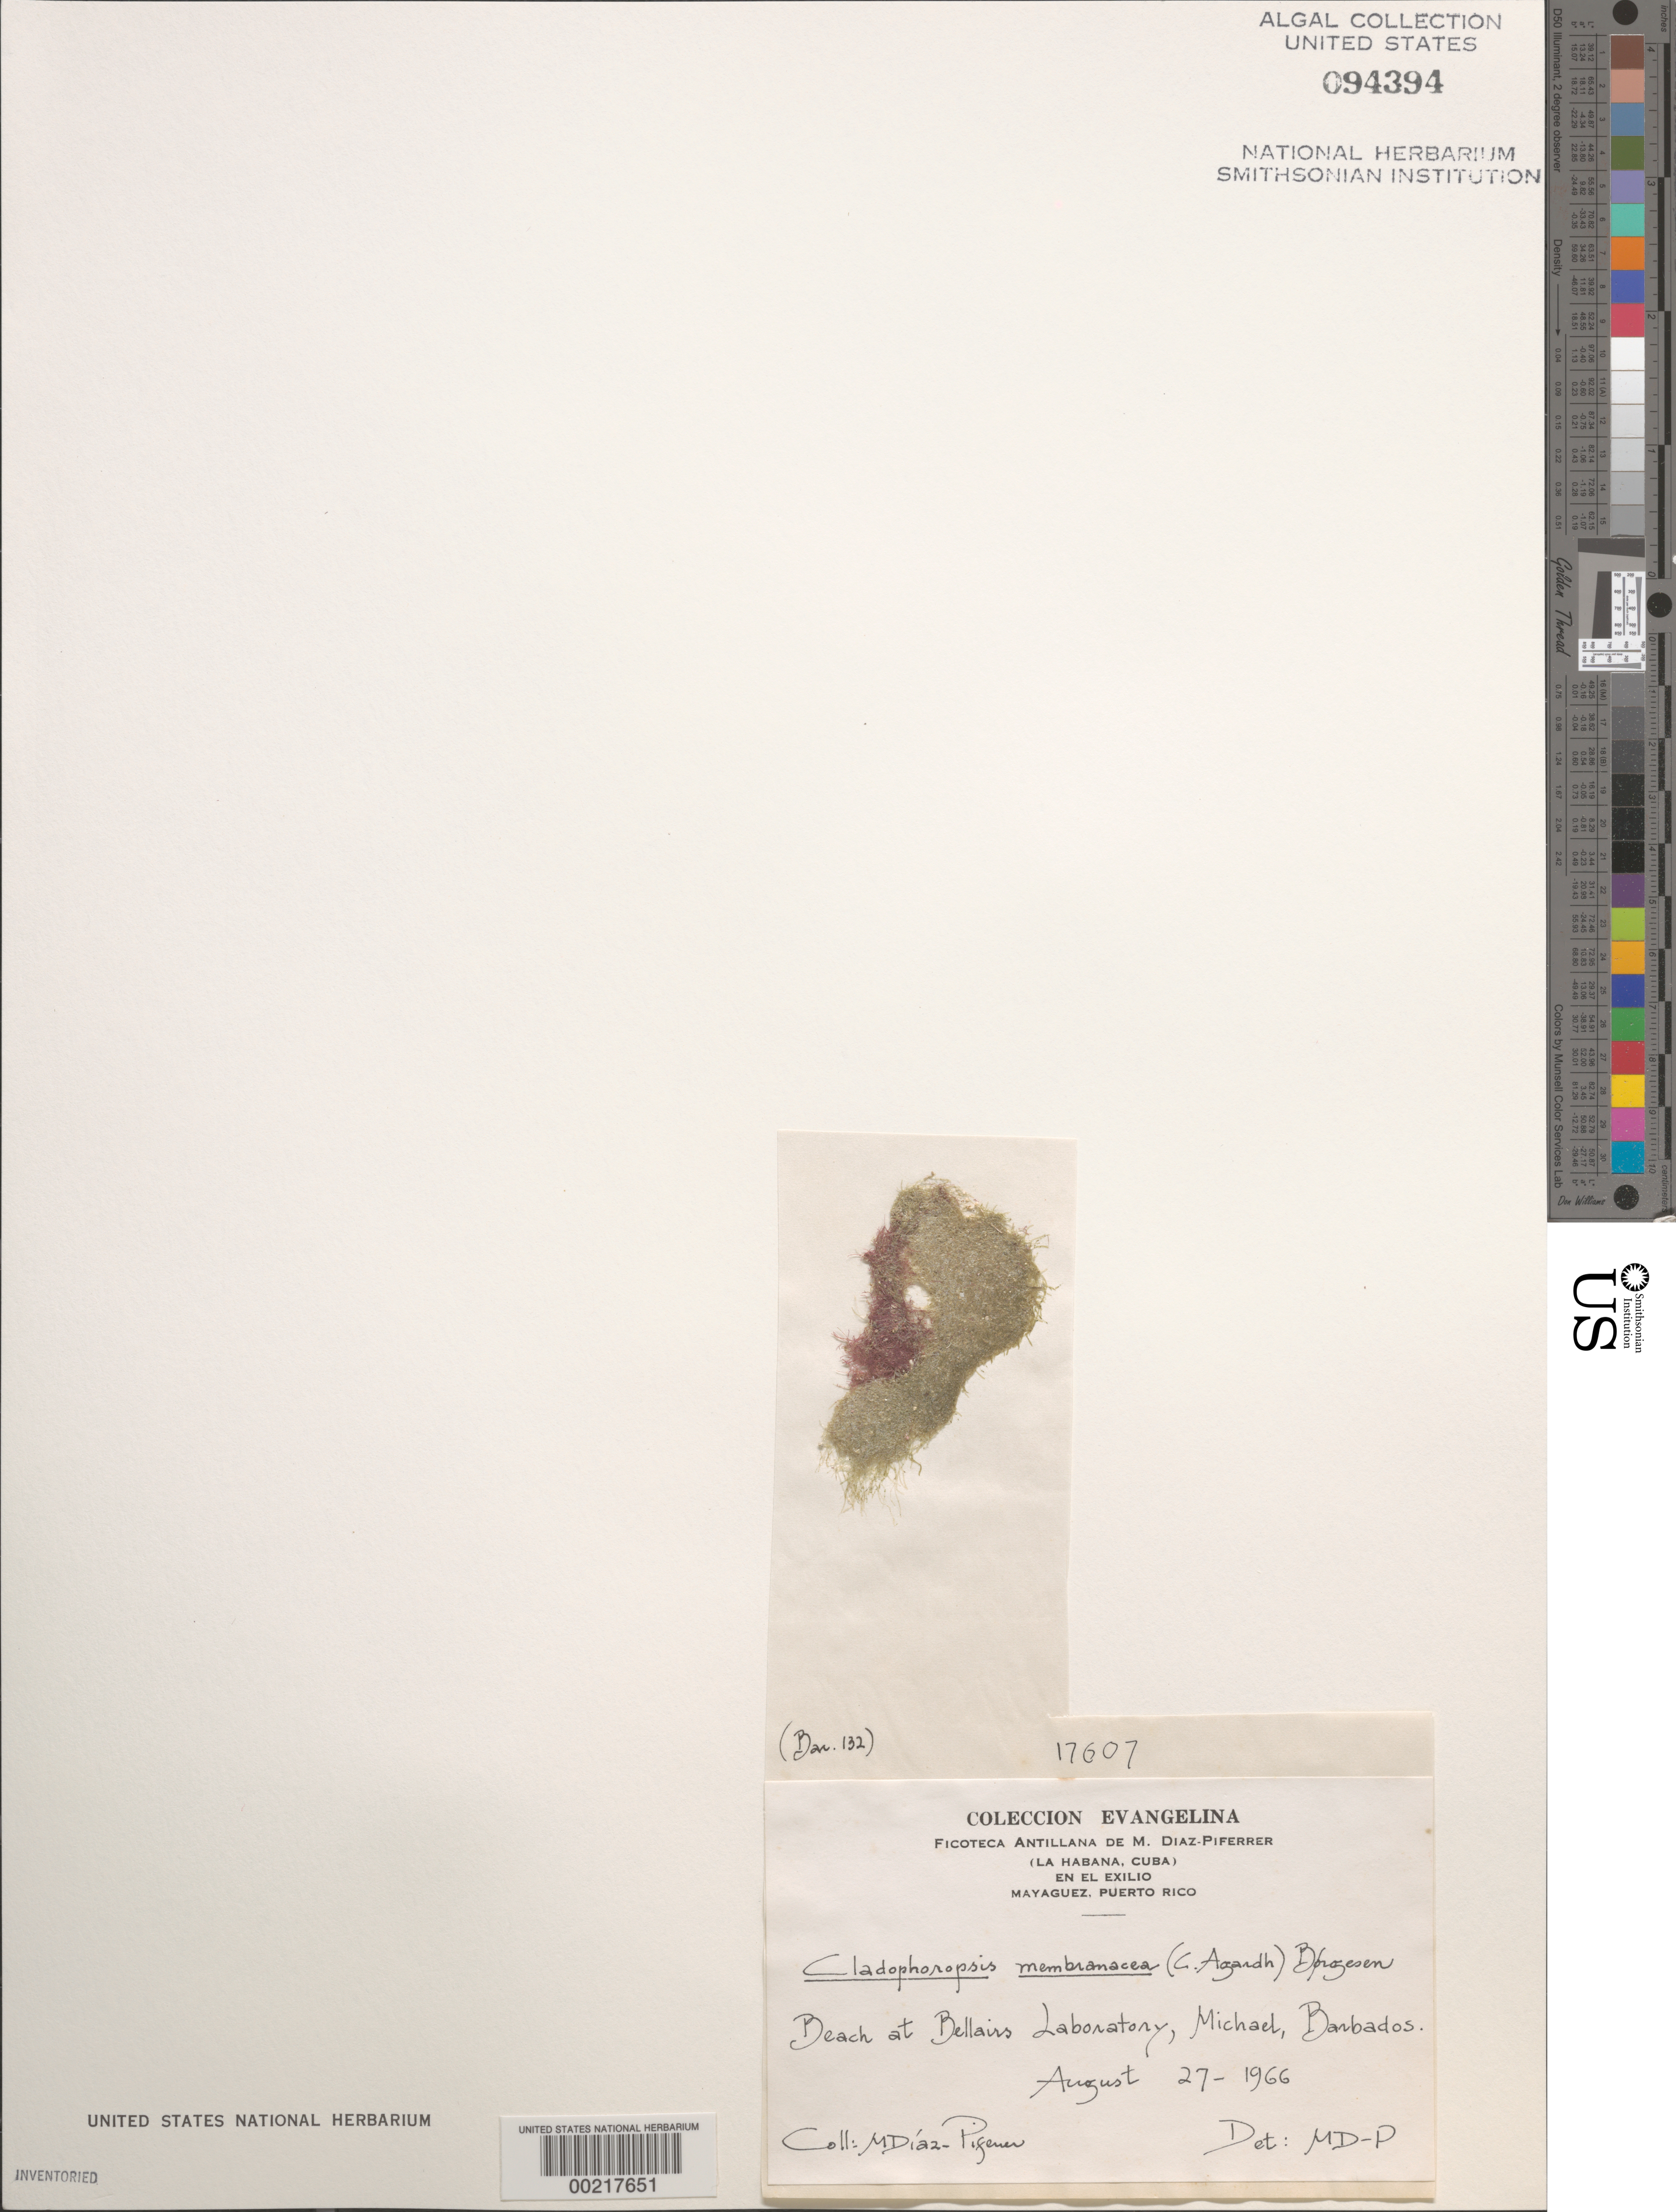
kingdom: Plantae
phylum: Chlorophyta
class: Ulvophyceae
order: Siphonocladales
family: Boodleaceae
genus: Cladophoropsis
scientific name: Cladophoropsis membranacea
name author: (Hofman-Bang) Børgesen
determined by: Diaz-Piferrer, M.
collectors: M. Diaz-Piferrer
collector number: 17607 & BAR. 132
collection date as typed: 27 Aug 1966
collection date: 1966-08-27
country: Barbados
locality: Michael, Bellairs Laboratory Beach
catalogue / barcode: US 94394